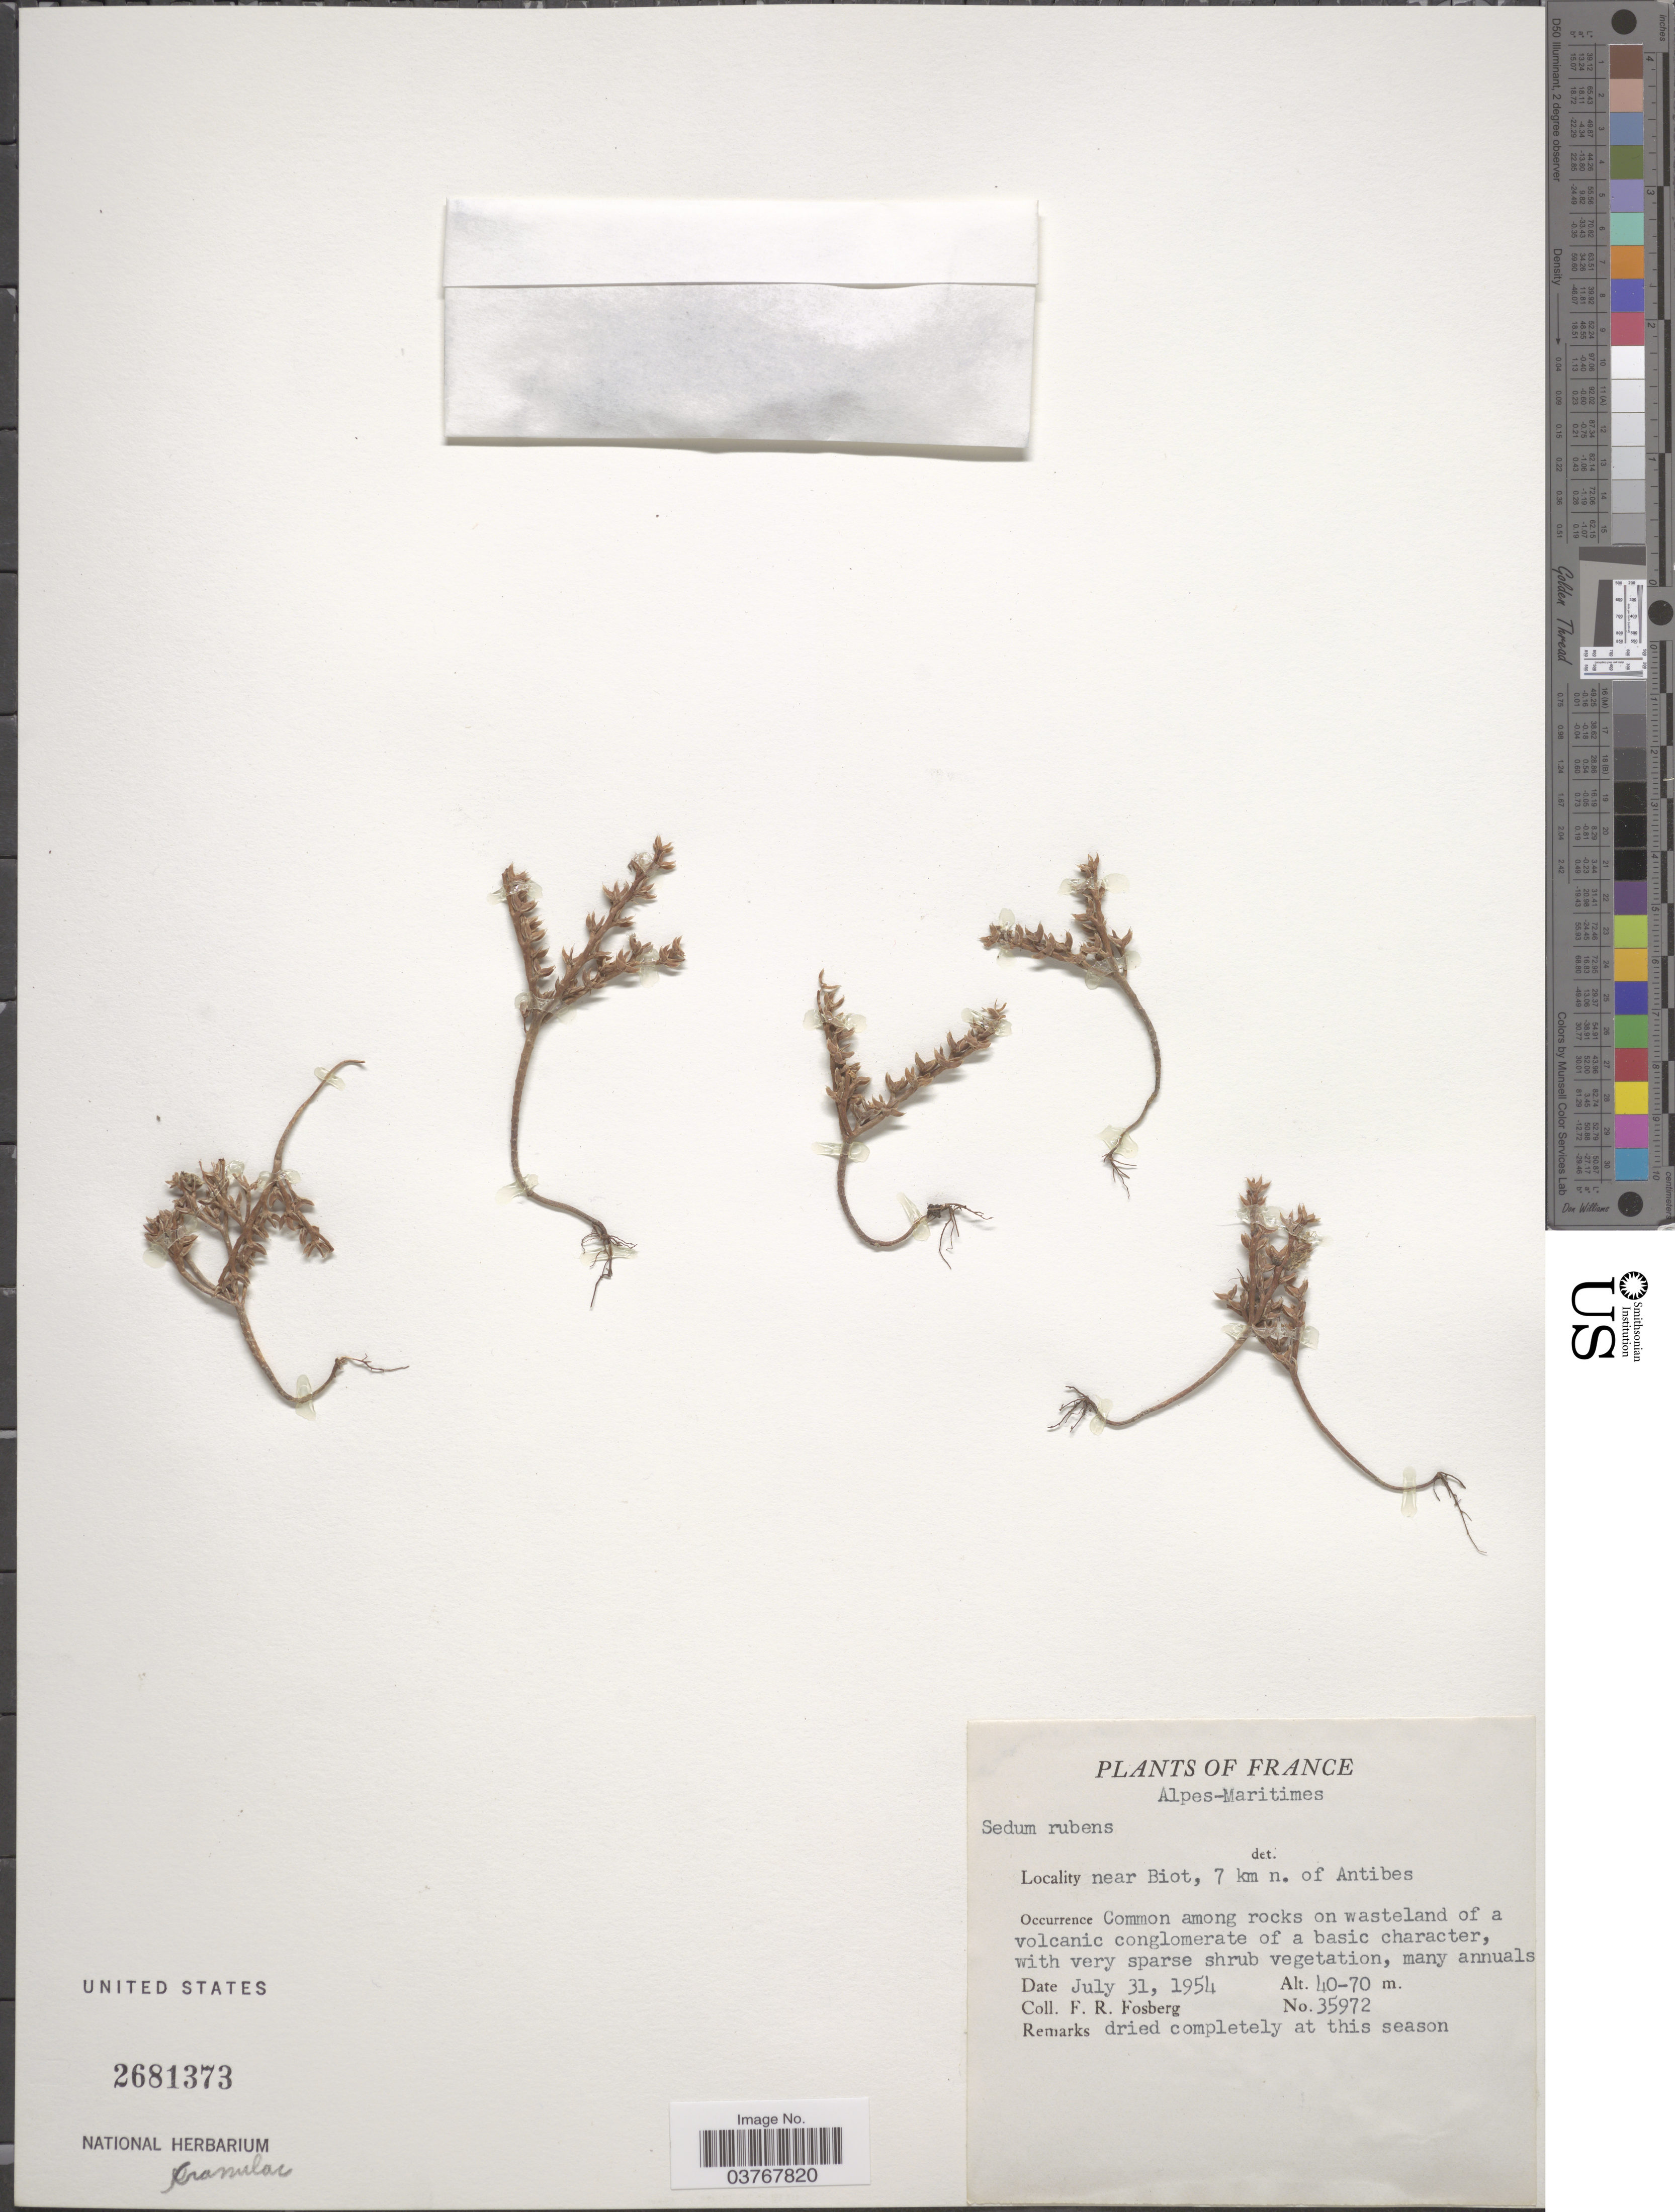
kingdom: Plantae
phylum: Tracheophyta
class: Magnoliopsida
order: Saxifragales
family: Crassulaceae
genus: Sedum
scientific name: Sedum rubens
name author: L.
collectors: F. R. Fosberg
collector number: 35972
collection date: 1954-07-31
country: France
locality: Alpes-Maritimes. Near Biot, 7 km n. of Antibes.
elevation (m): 40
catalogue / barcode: US 2681373